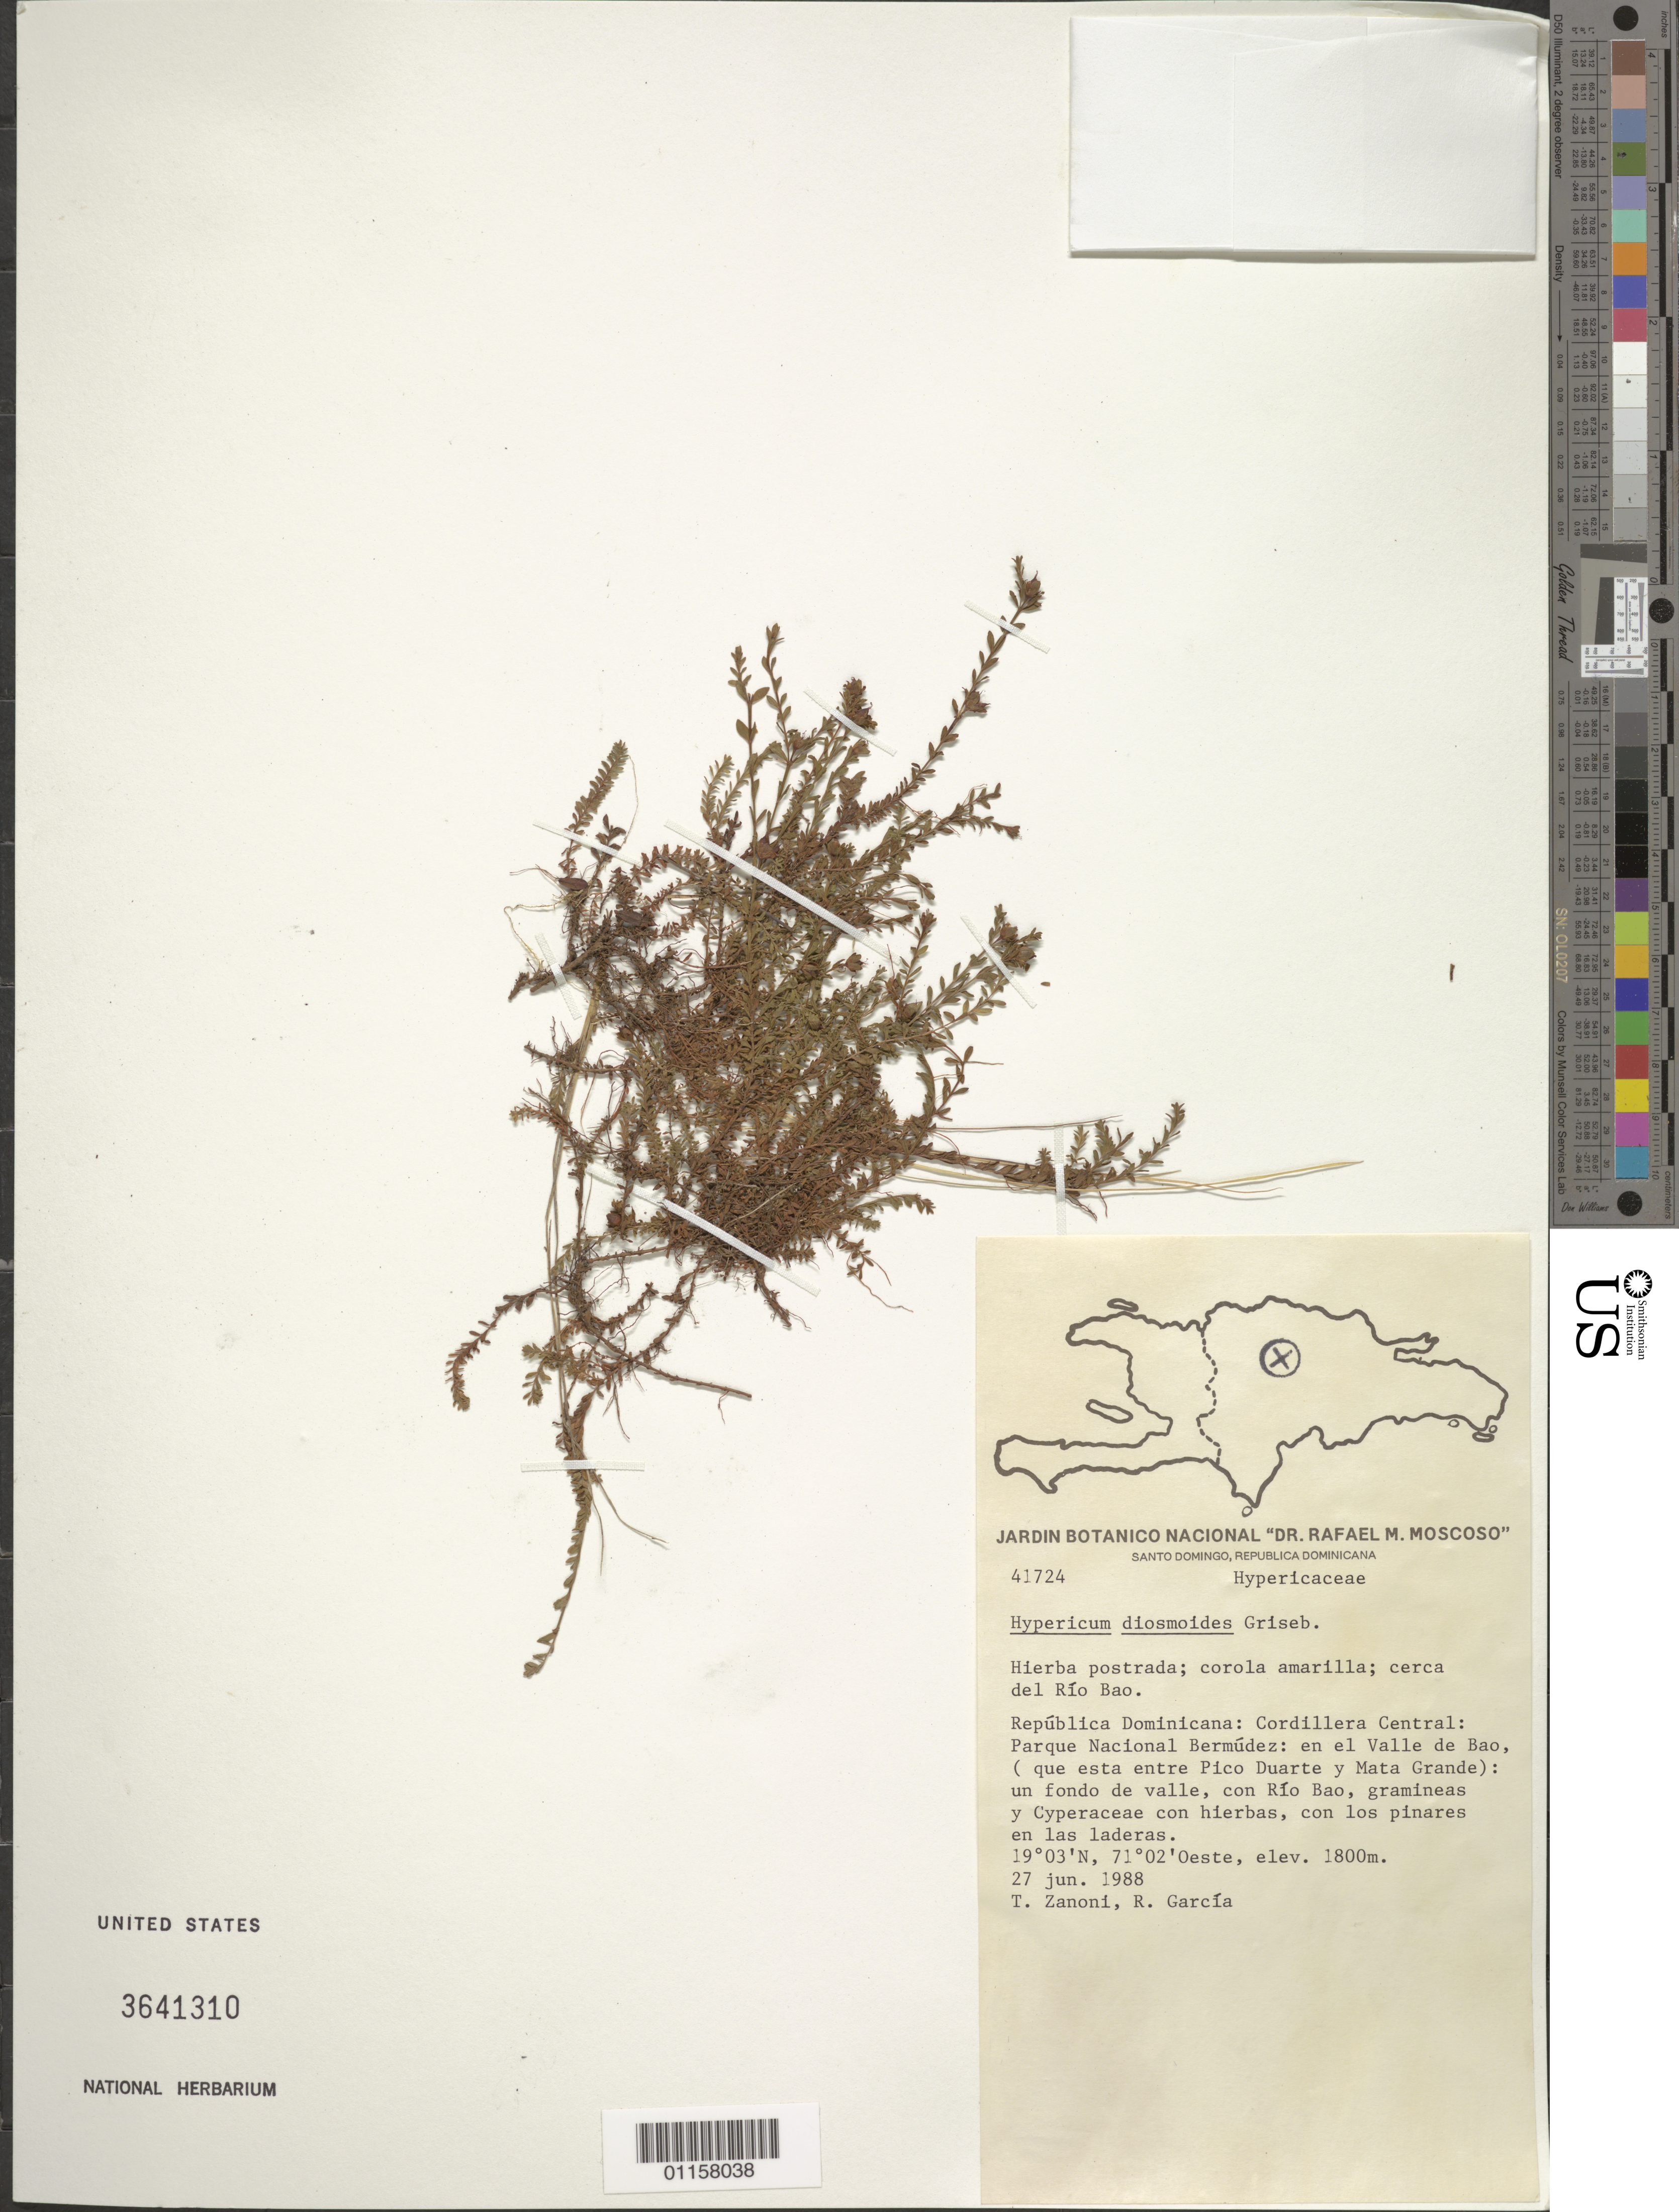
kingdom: Plantae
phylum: Tracheophyta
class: Magnoliopsida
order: Malpighiales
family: Hypericaceae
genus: Hypericum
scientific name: Hypericum diosmoides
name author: Griseb.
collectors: T. A. Zanoni & R. García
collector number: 41724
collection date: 1988-06-27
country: Dominican Republic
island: Hispaniola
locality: Cordillera Central, Parque Nacional Bermúdez, en el Valle de Bao (que esta entre Pico Duarte y Mata Grande), un fondo de valle, con Río Bao.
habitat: Un fondo de valle, gramineas y Cyperaceae con hierbas, con los pinares en las laderas.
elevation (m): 1800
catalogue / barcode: US 3641310